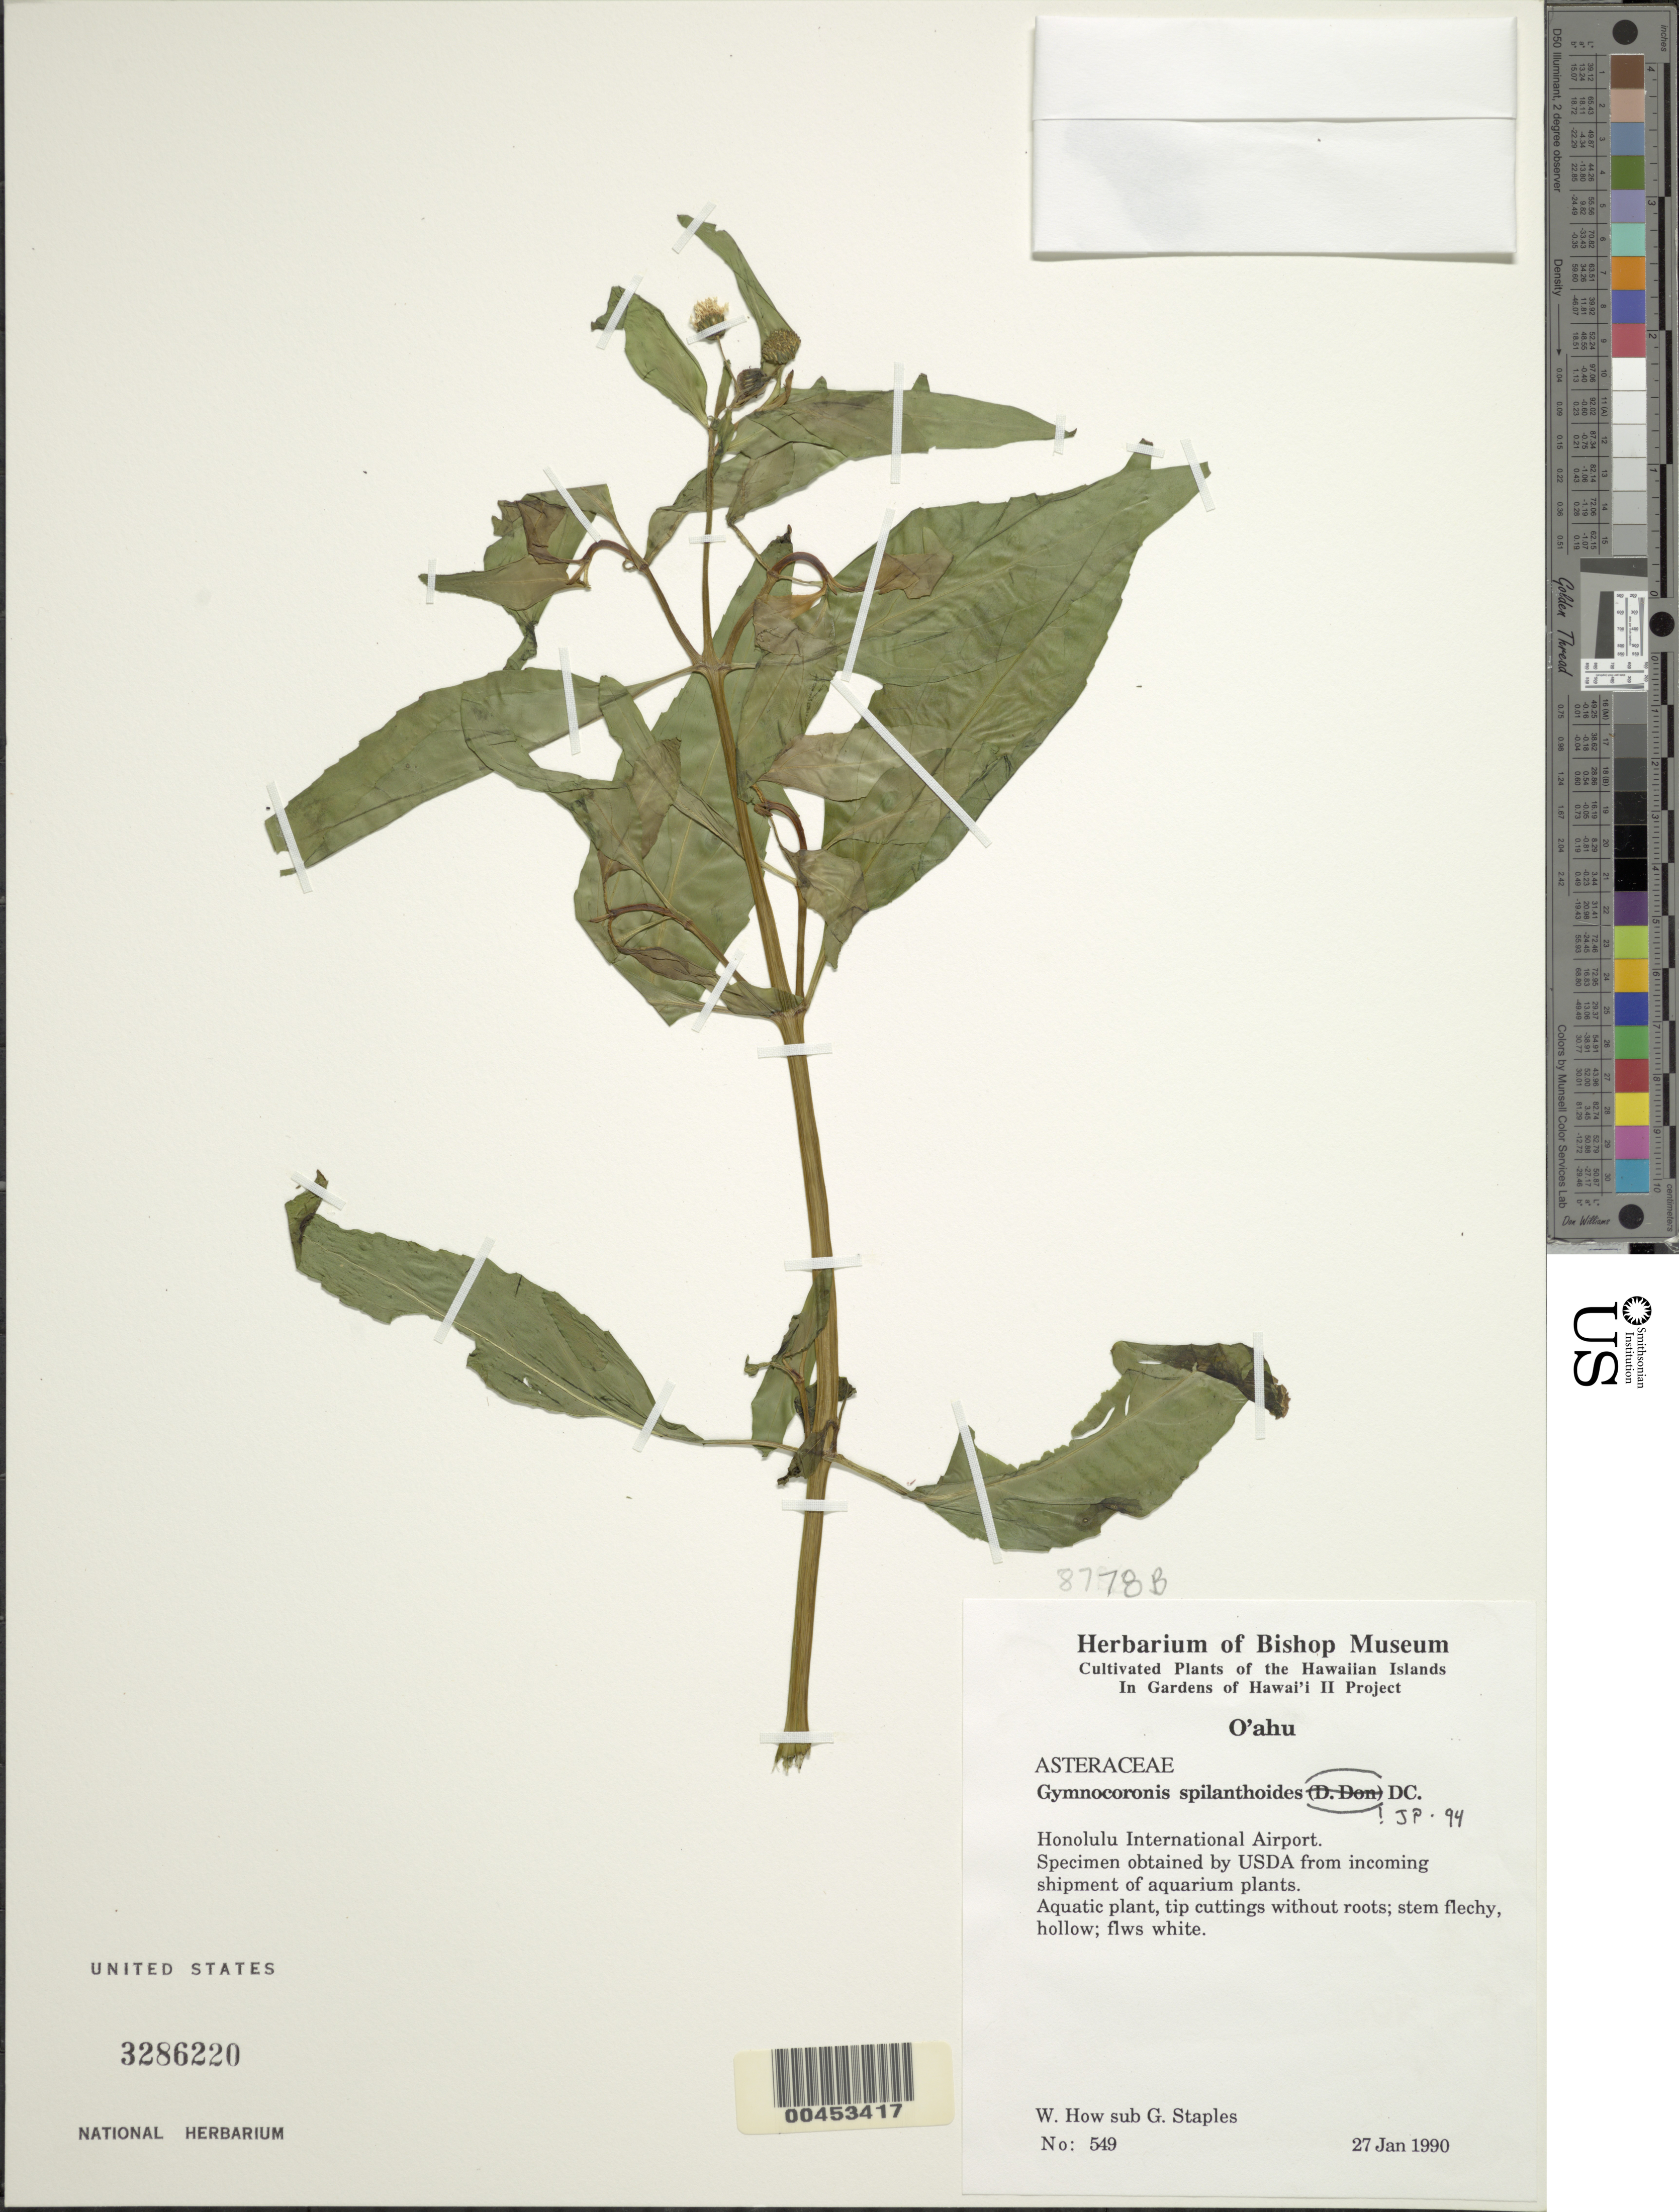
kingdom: Plantae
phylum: Tracheophyta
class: Magnoliopsida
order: Asterales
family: Asteraceae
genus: Gymnocoronis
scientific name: Gymnocoronis spilanthoides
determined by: Pruski, J. F.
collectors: W. How & G. Staples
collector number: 549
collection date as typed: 27 Jan 1990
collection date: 1990-01-27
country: United States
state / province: Hawaii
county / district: Honolulu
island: Oahu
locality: Obtained by USDA from incoming shipment at Honolulu Airport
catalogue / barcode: US 3286220